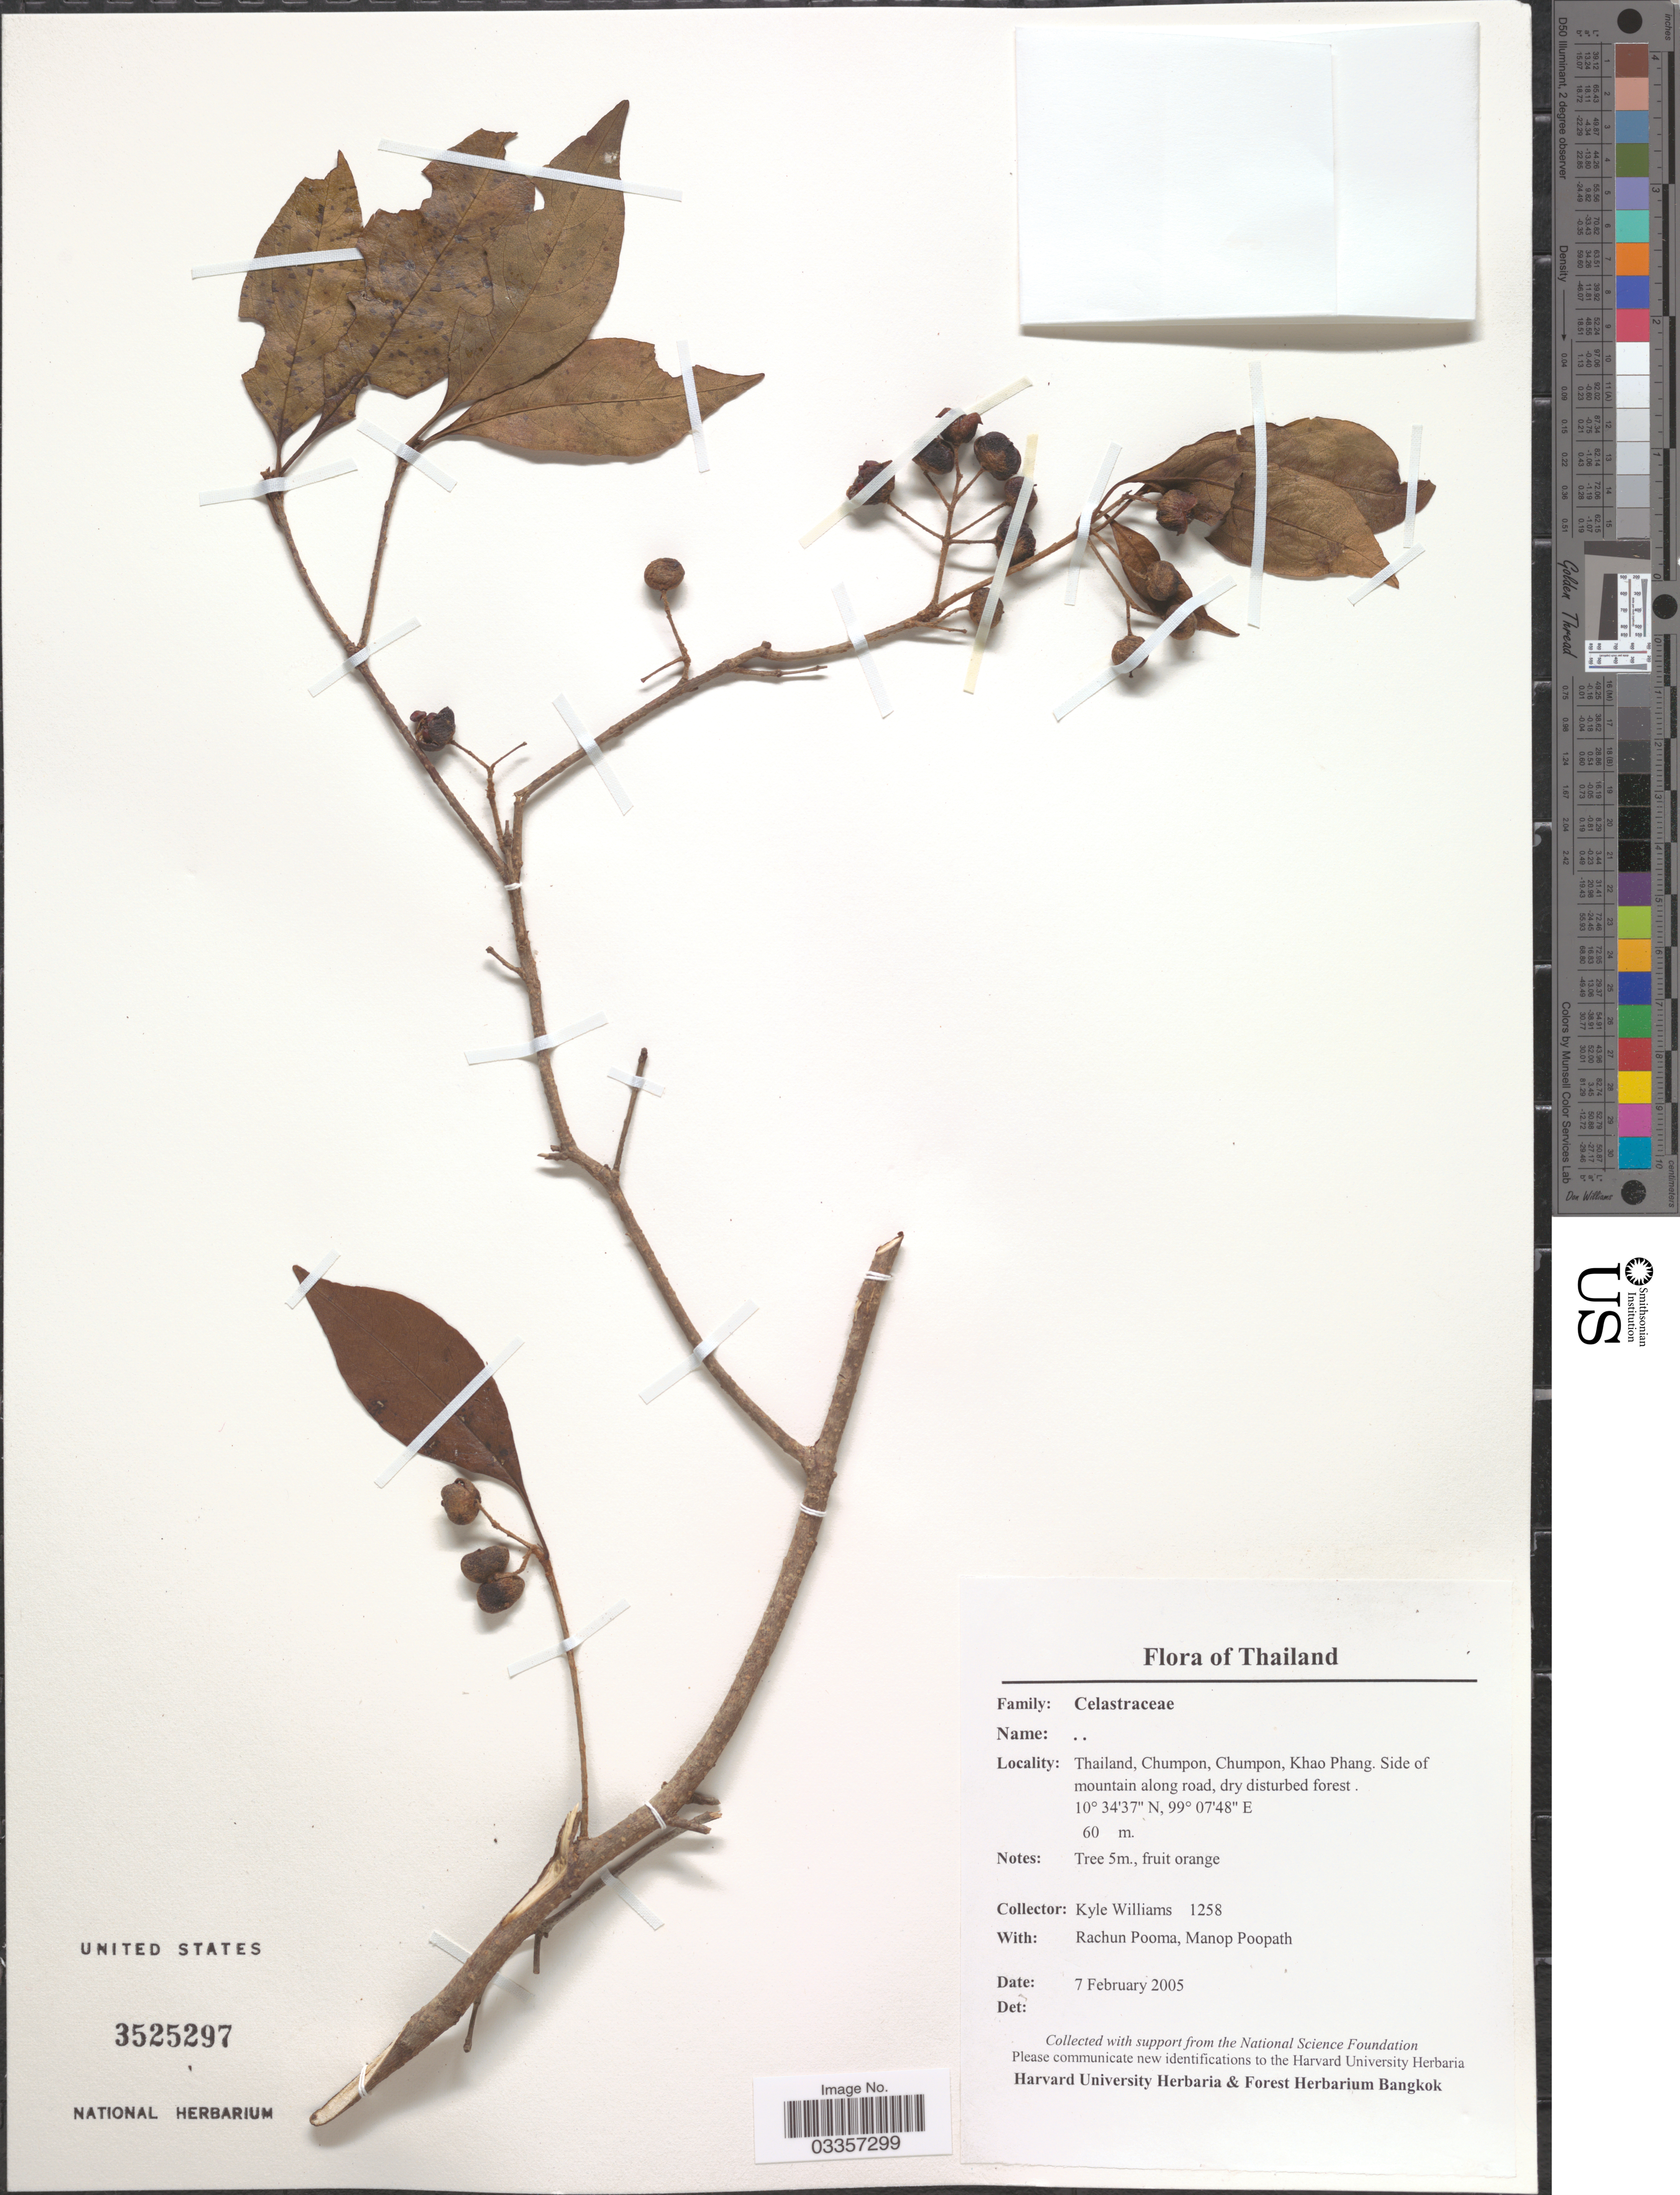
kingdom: Plantae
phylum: Tracheophyta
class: Magnoliopsida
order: Celastrales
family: Celastraceae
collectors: K. J. Williams, R. Pooma & M. Poopath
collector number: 1258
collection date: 2005-02-07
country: Thailand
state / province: Chumpon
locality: Chumpon, Khao Phang. Side of mountain along road.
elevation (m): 60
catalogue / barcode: US 3525297